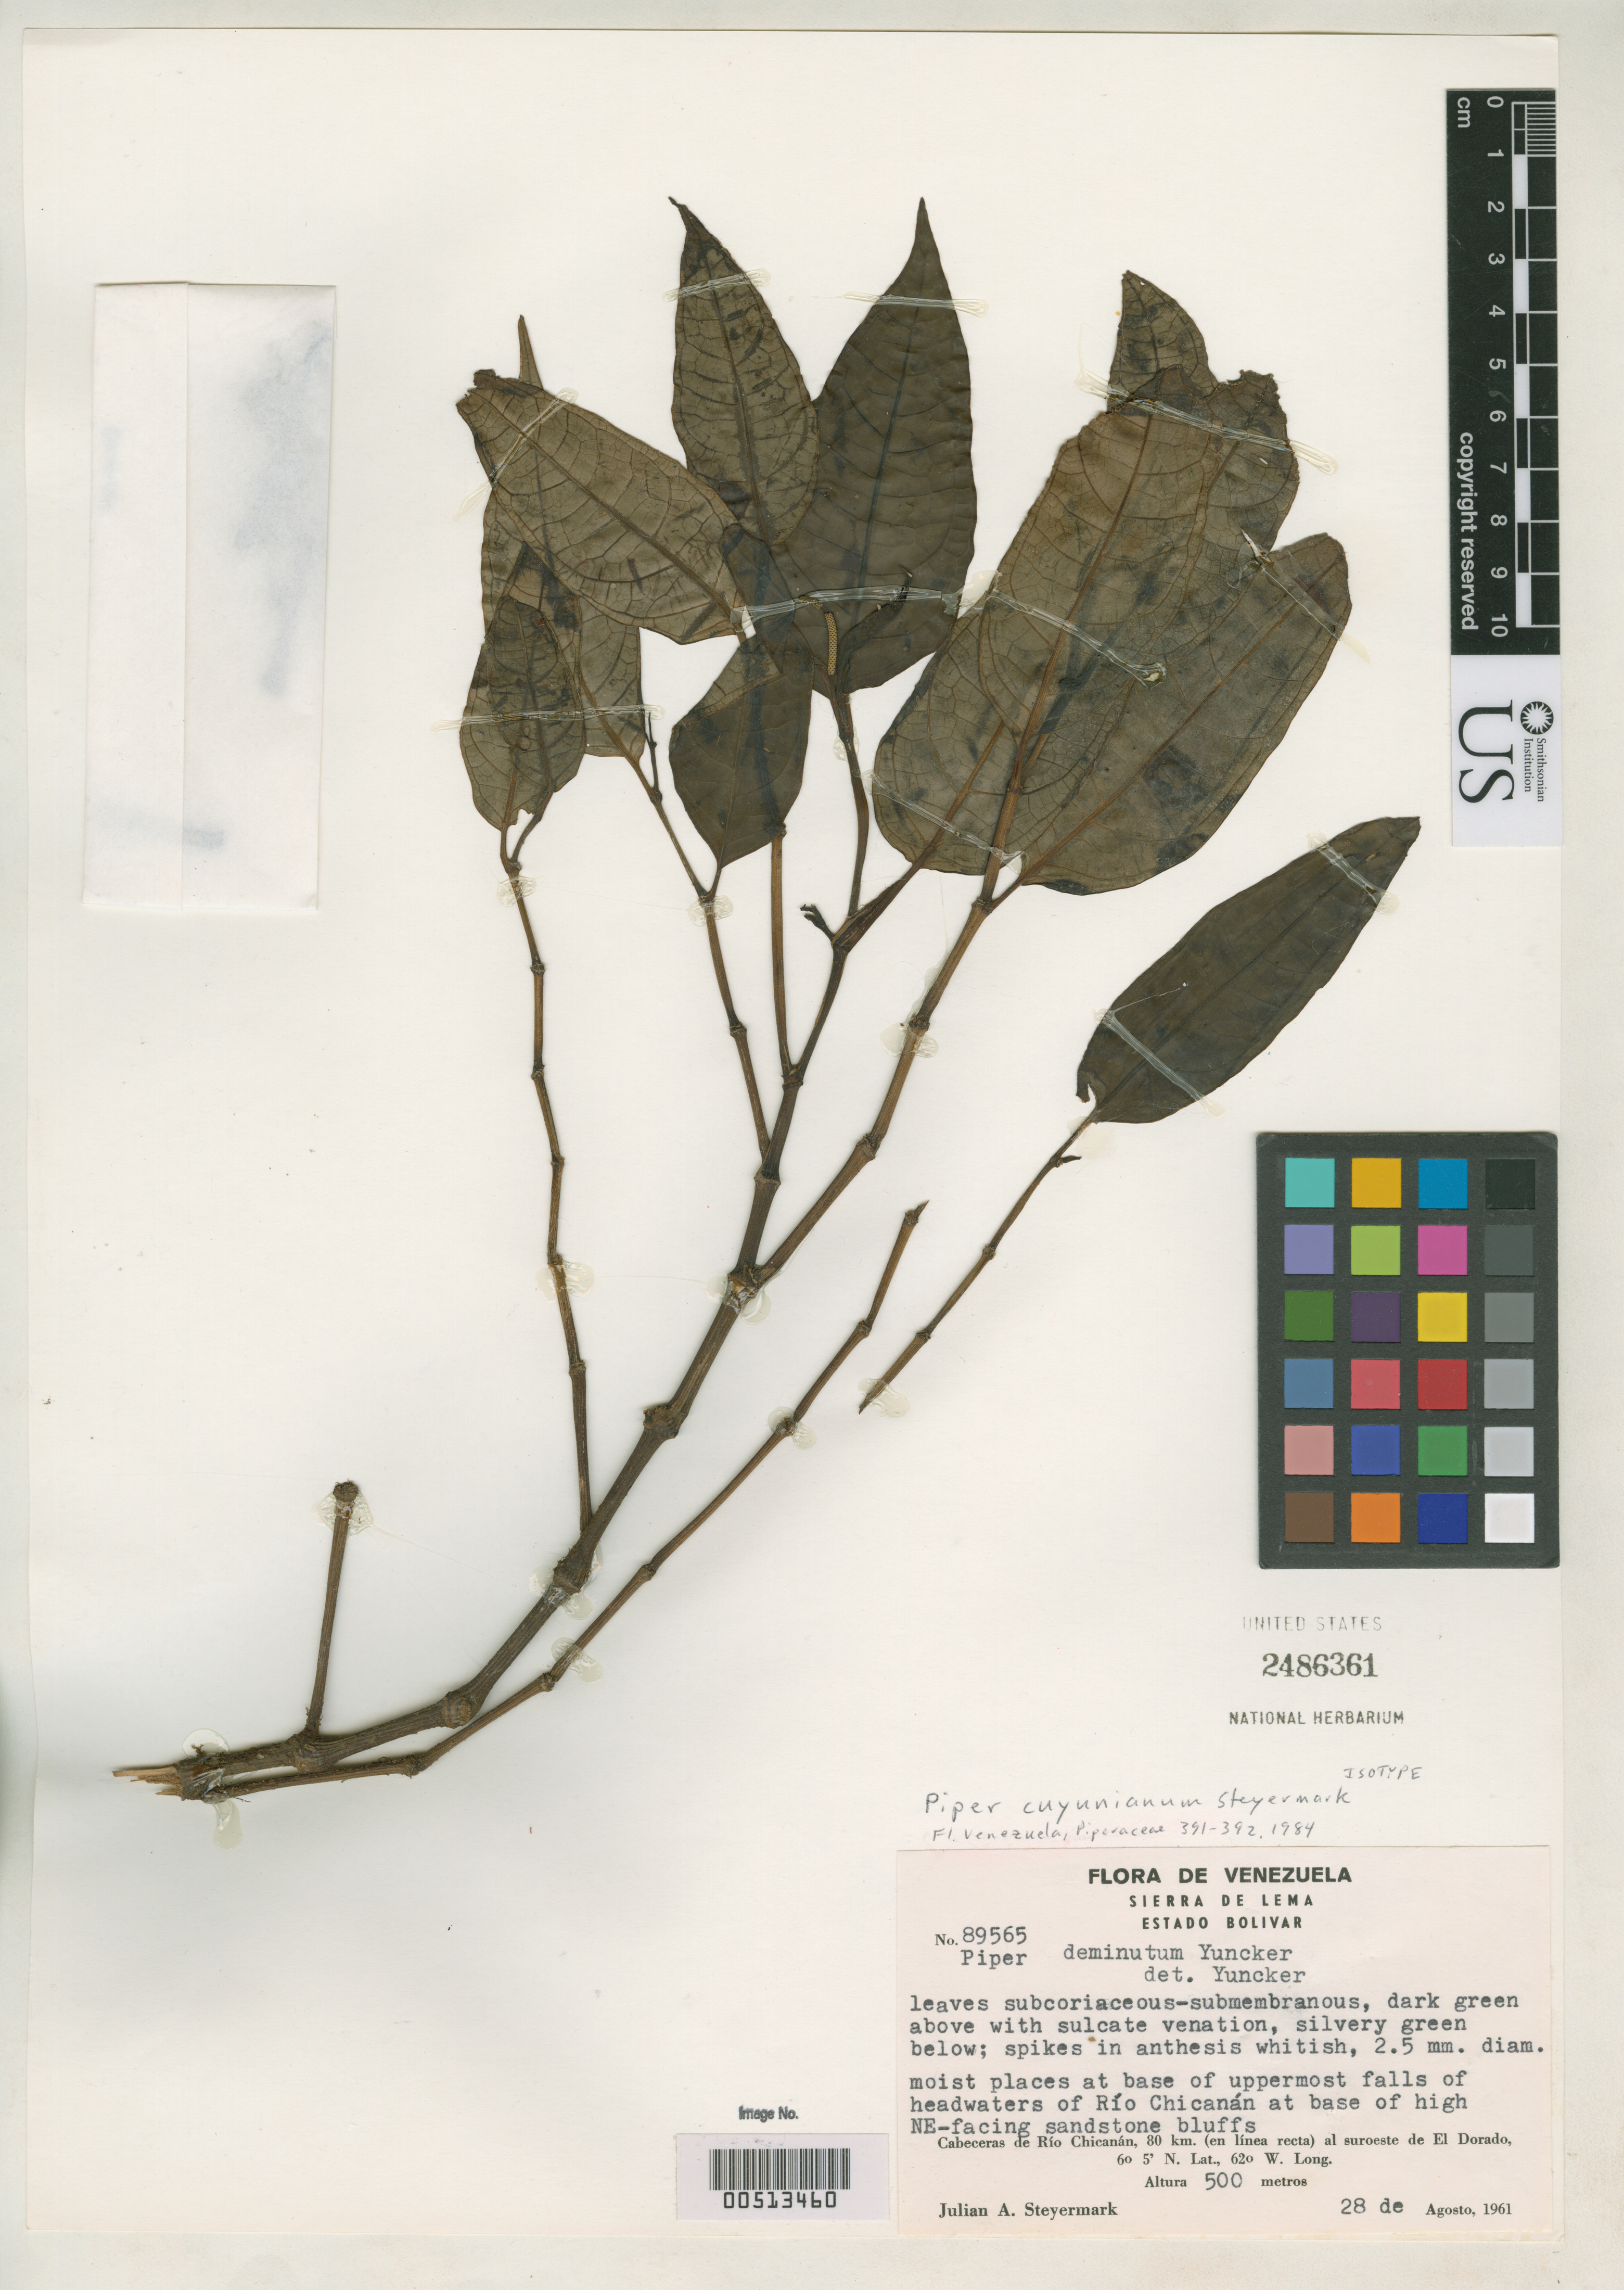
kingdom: Plantae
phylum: Tracheophyta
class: Magnoliopsida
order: Piperales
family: Piperaceae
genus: Piper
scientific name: Piper cuyunianum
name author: Steyerm.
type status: Isotype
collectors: J. Steyermark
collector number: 89565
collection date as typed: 28 Aug 1961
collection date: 1961-08-28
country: Venezuela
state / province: Bolivar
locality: Sierra de Lema, cabeceras de Rio Chicanan, 80 km al Suroeste de El Dorado [headwaters of Rio Chicanan, 80 km to the SW of el Dorado], base of uppermost falls of headwaters of Rio Chicanan.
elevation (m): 500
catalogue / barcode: US 2486361